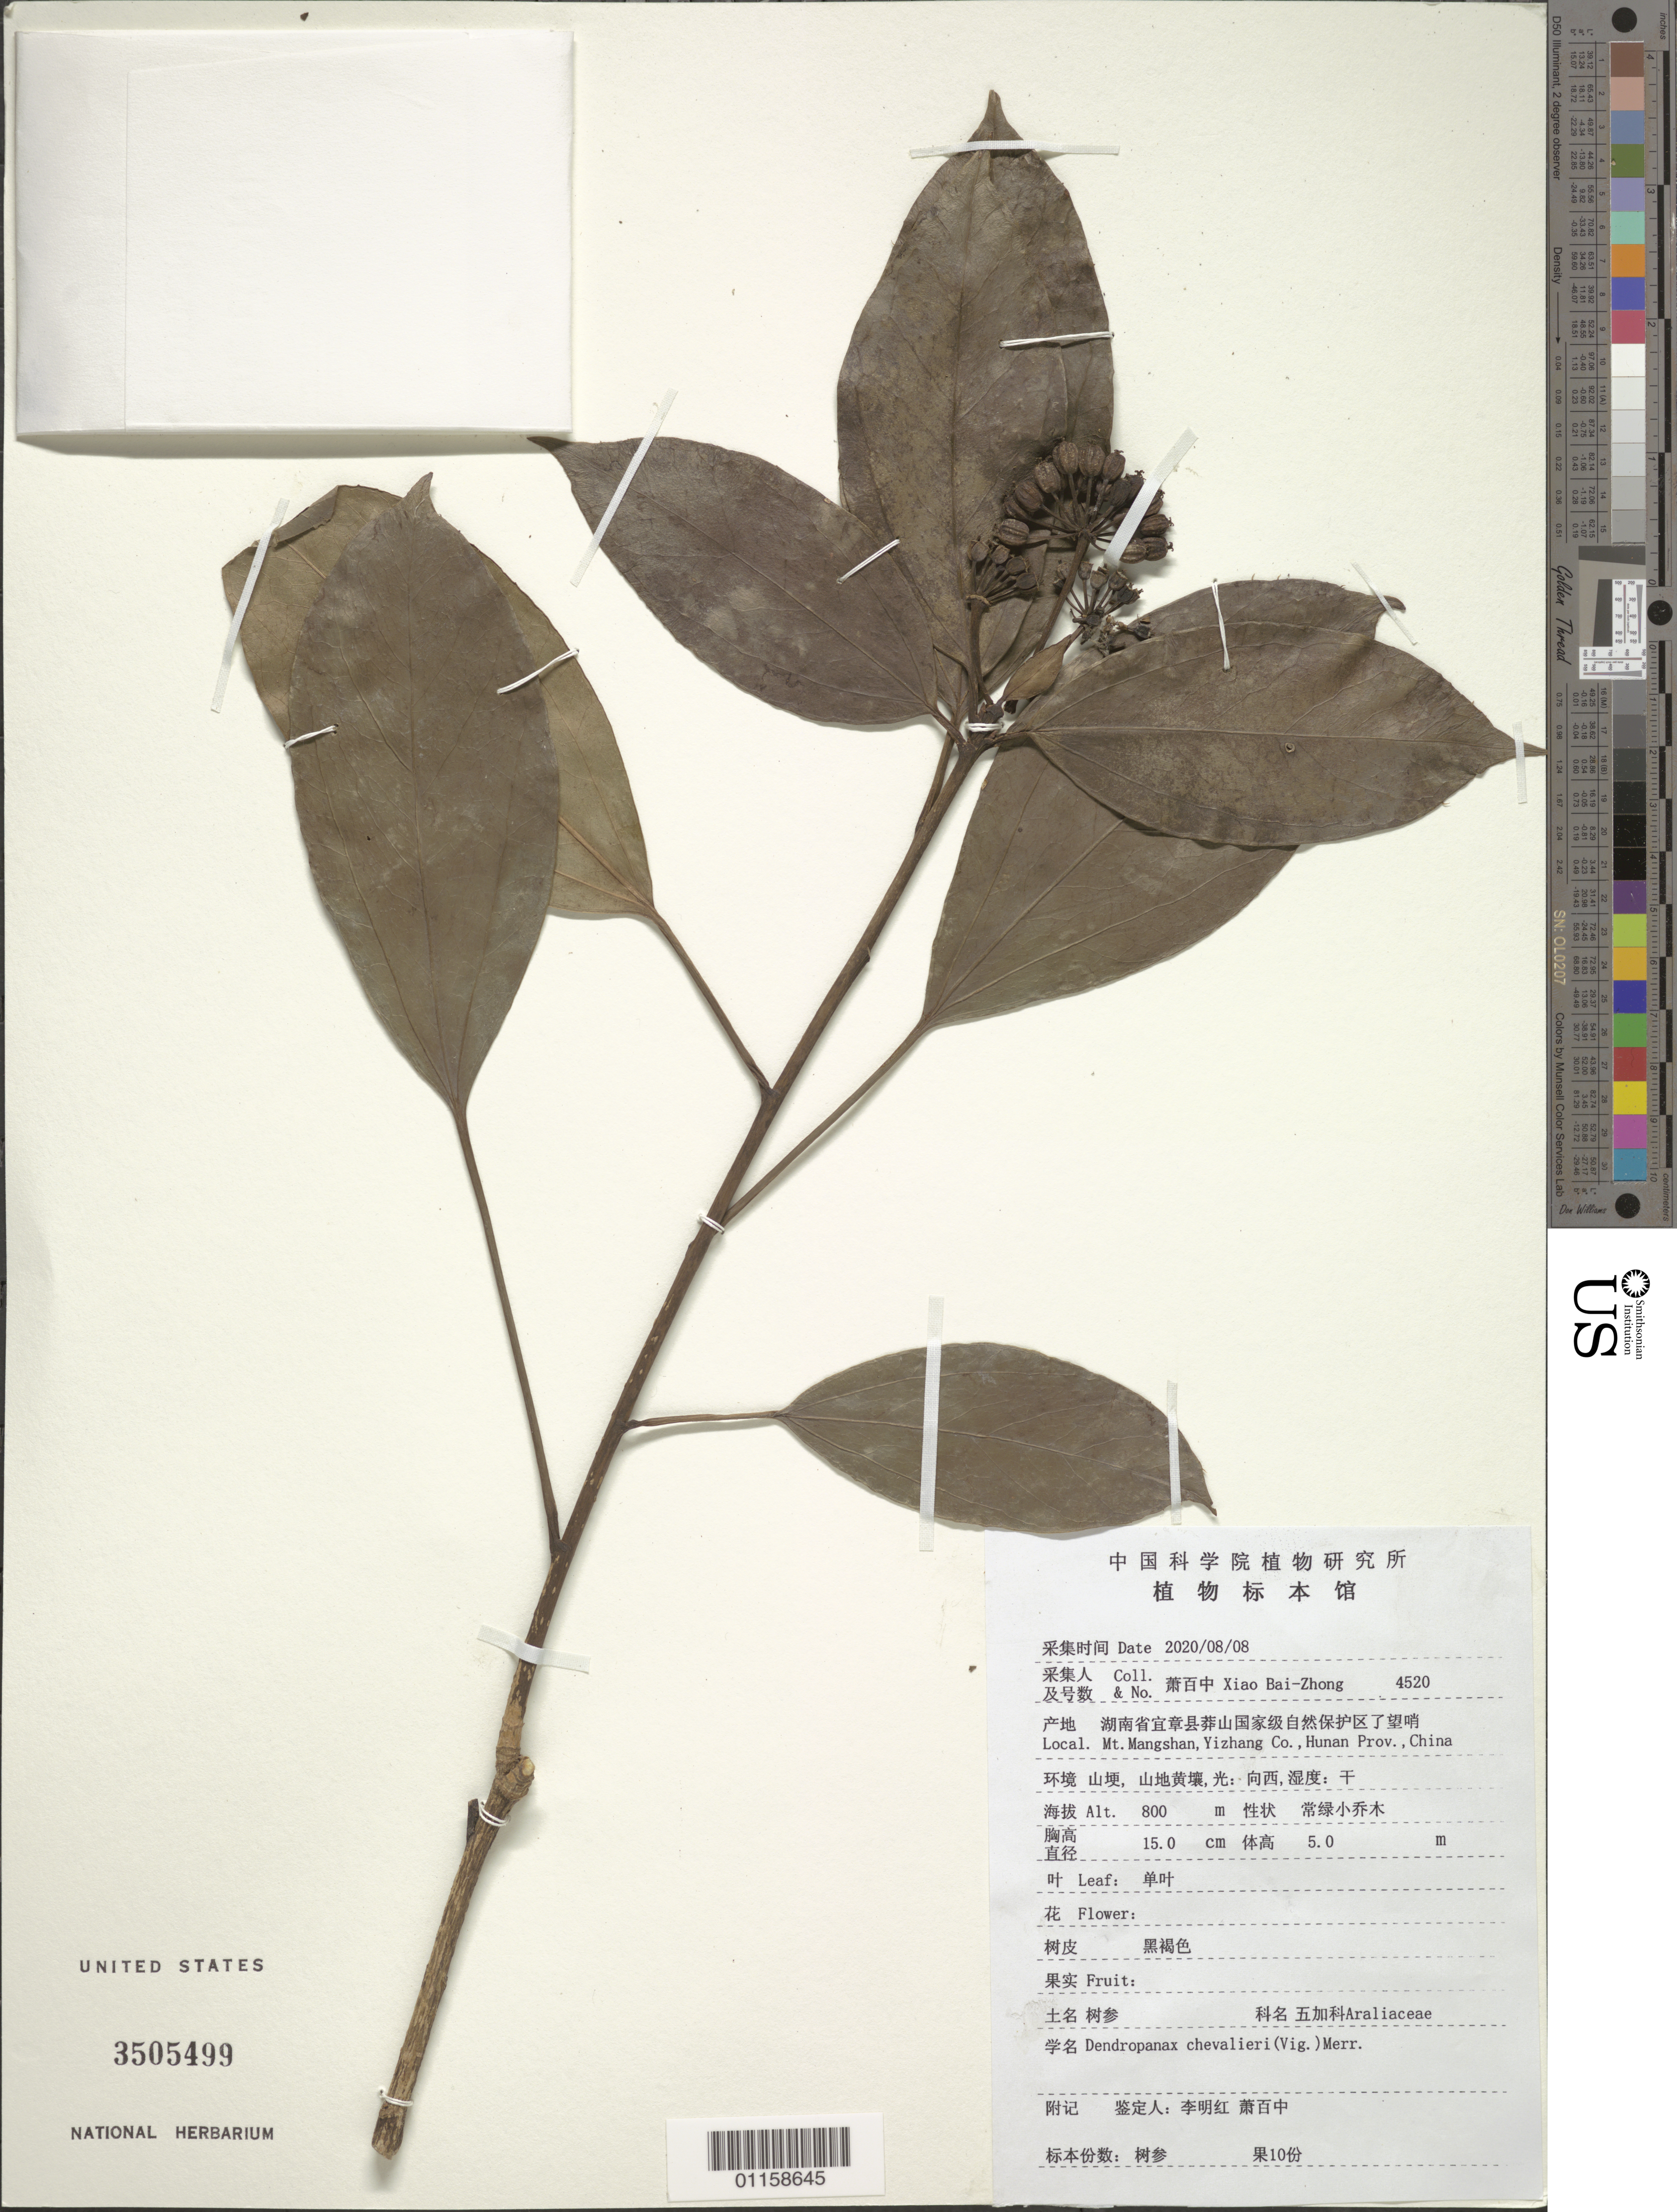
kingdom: Plantae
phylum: Tracheophyta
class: Magnoliopsida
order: Apiales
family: Araliaceae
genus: Dendropanax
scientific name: Dendropanax chevalieri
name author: (Vig.) Merr.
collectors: B. Z. Xiao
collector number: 4520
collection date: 2008-08-20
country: China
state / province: Hunan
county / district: Yizhang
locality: Mt. Mangshan.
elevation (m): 800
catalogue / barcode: US 3505499